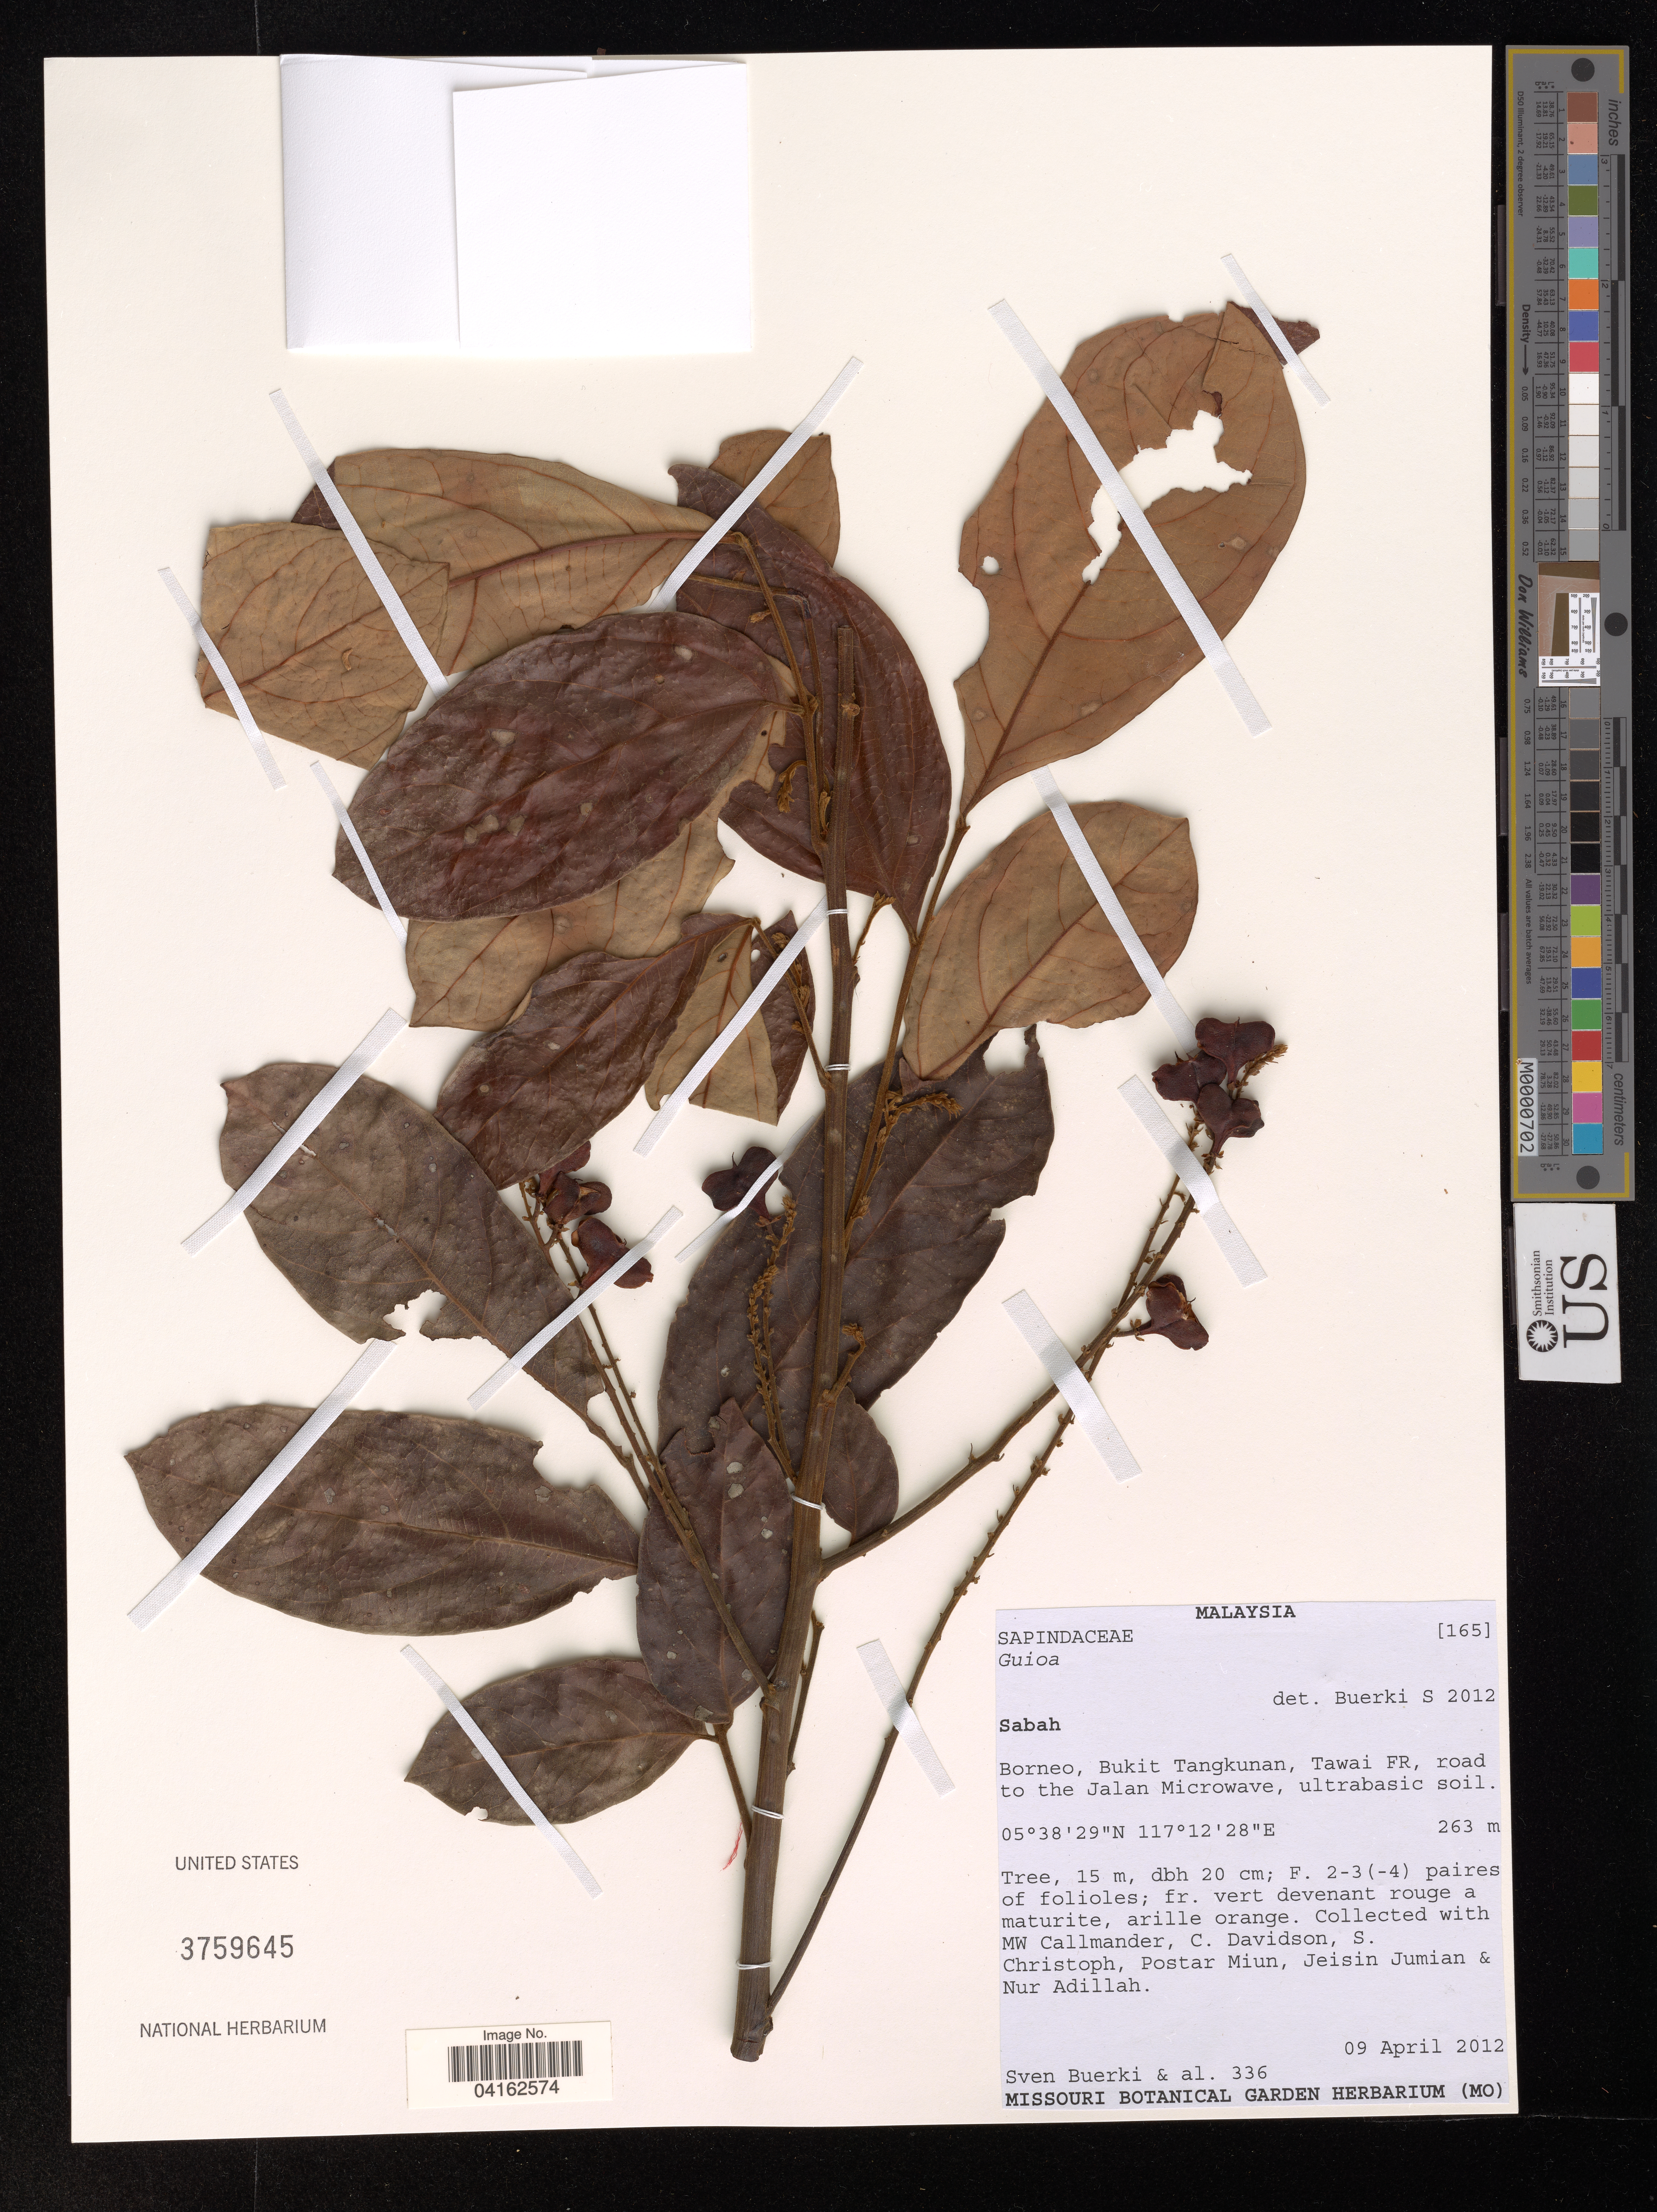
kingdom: Plantae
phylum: Tracheophyta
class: Magnoliopsida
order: Sapindales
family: Sapindaceae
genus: Guioa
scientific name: Guioa sp.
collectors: S. Buerki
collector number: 336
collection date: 2012-04-09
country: Malaysia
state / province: Sabah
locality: Borneo, Bukit Tangkunan, Tawai FR, road to the Jalan Microwave.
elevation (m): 263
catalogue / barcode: US 3759645